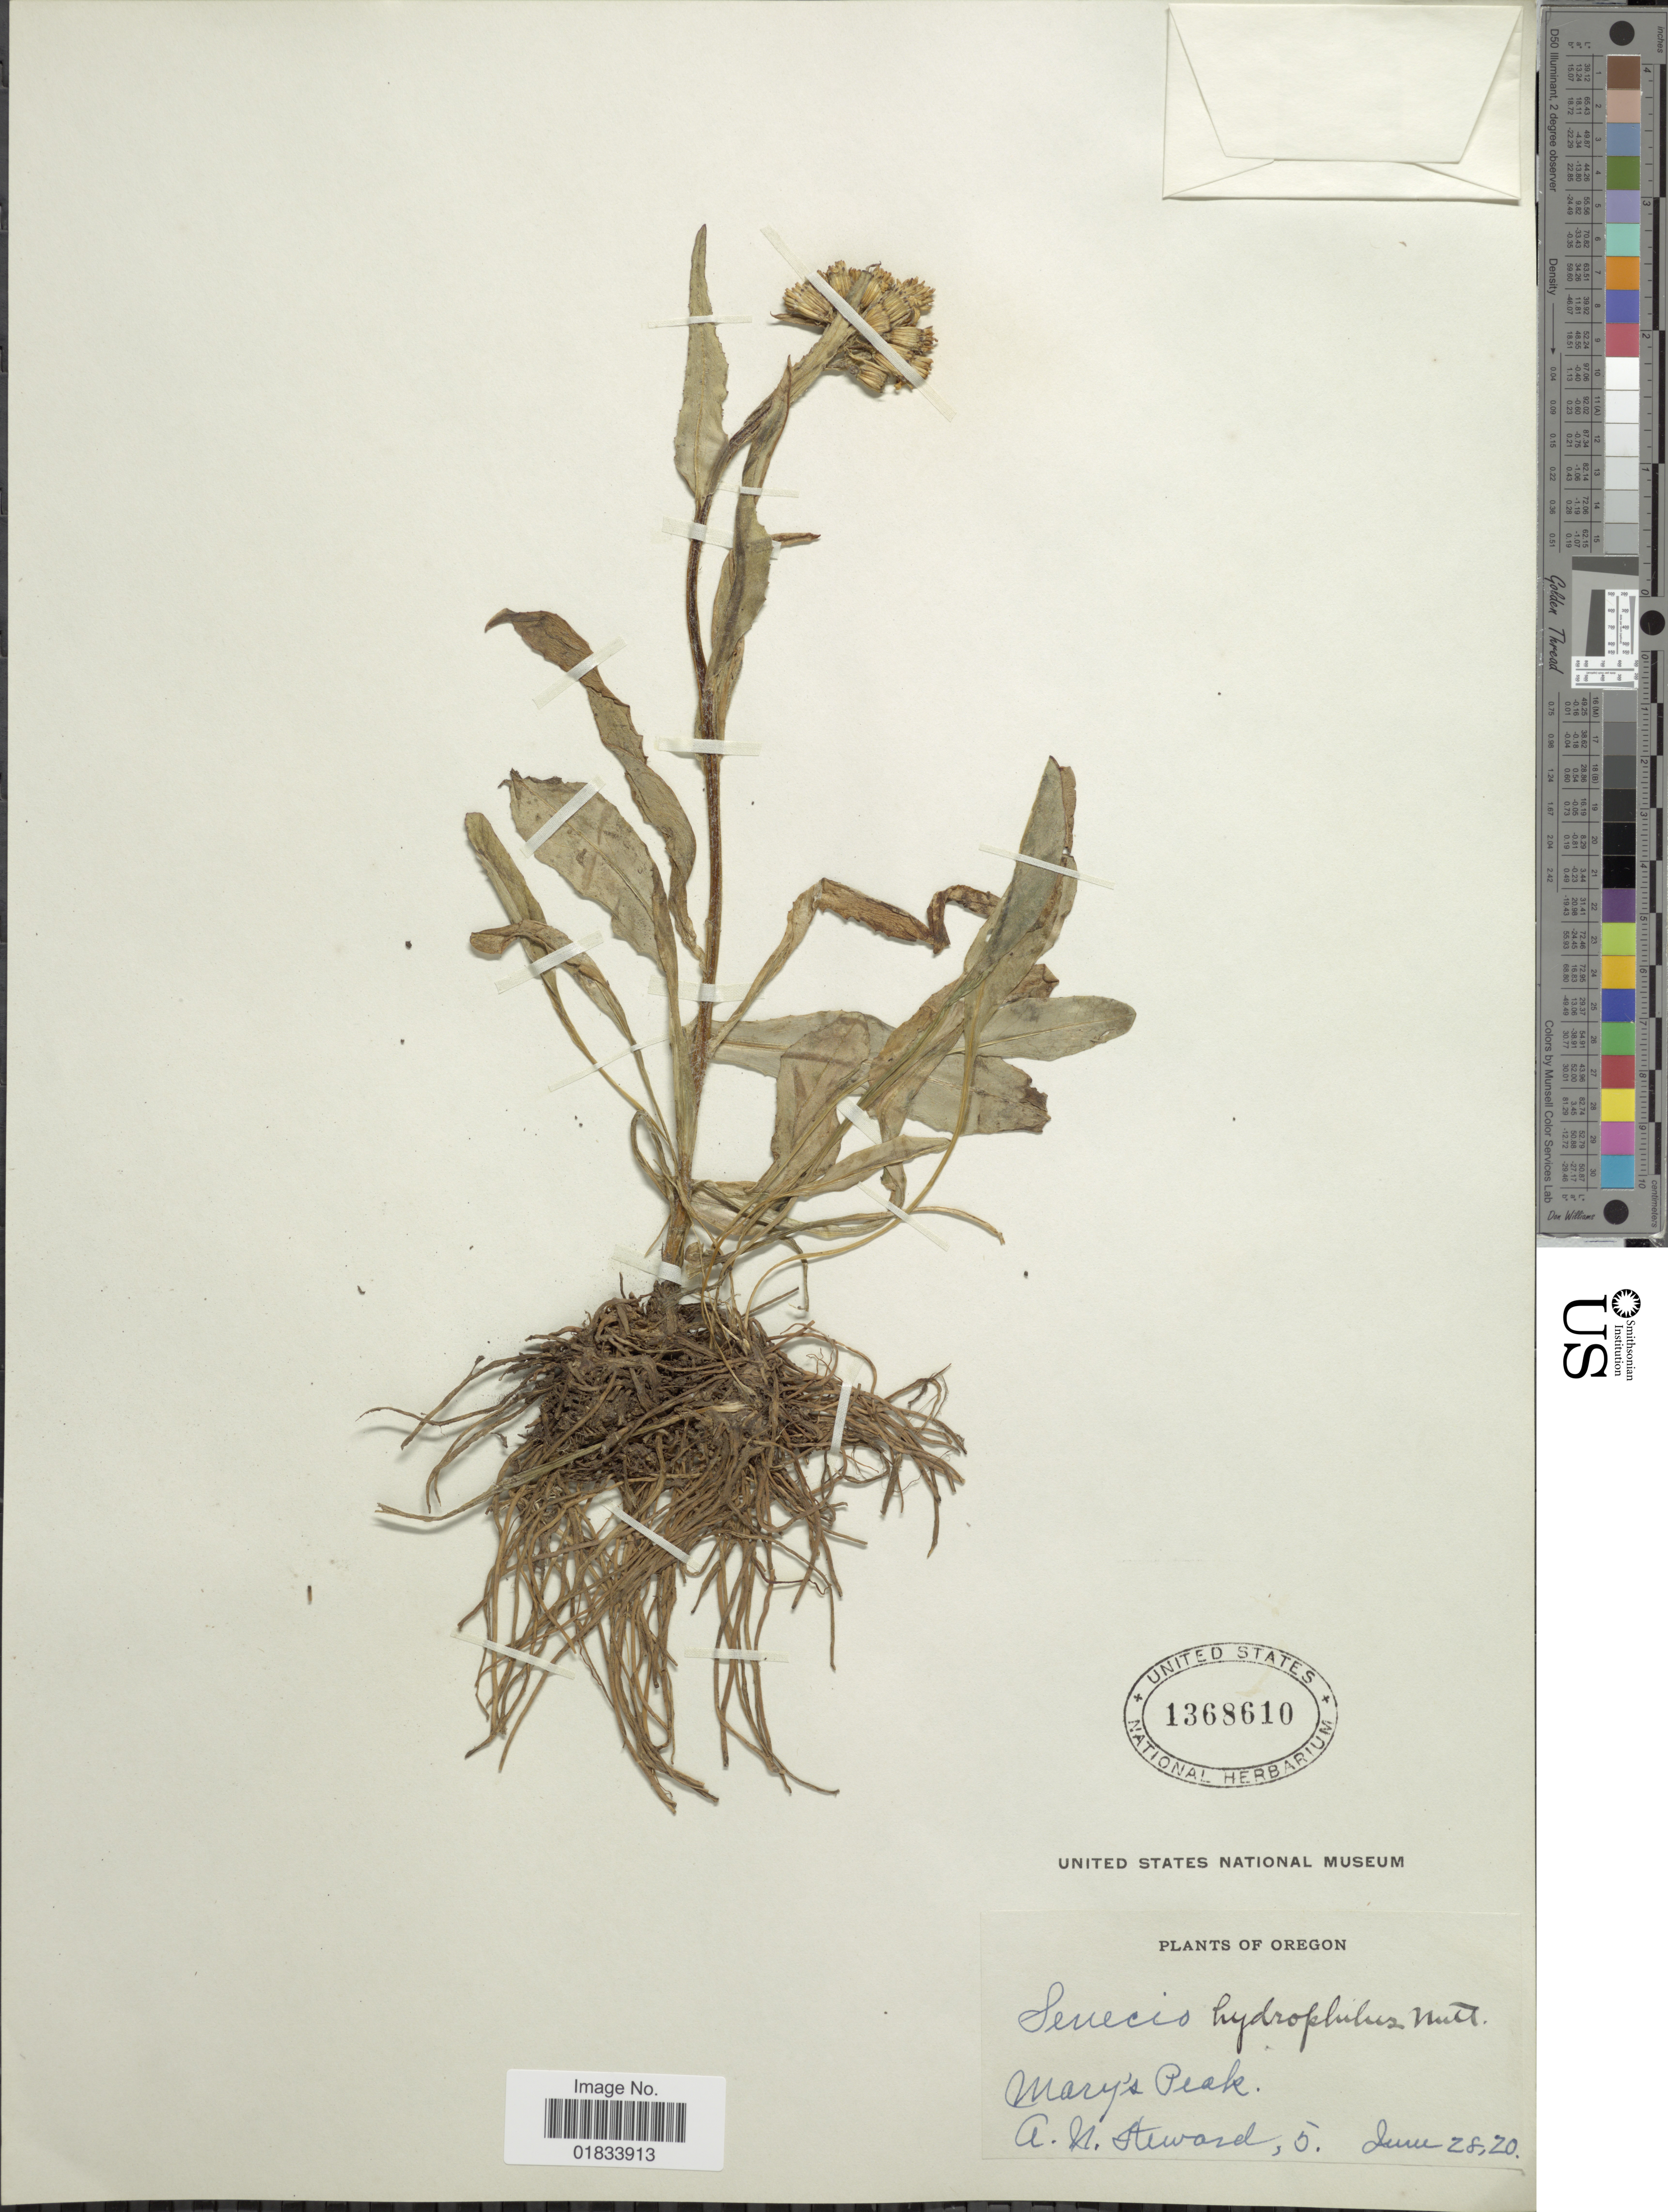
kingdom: Plantae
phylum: Tracheophyta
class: Magnoliopsida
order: Asterales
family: Asteraceae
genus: Senecio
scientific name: Senecio hydrophilus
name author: Nutt.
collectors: A. N. Steward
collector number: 5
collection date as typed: Transcribed d/m/y: 28/6/20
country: United States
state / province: Oregon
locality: Mary's Peak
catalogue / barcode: US 1368610